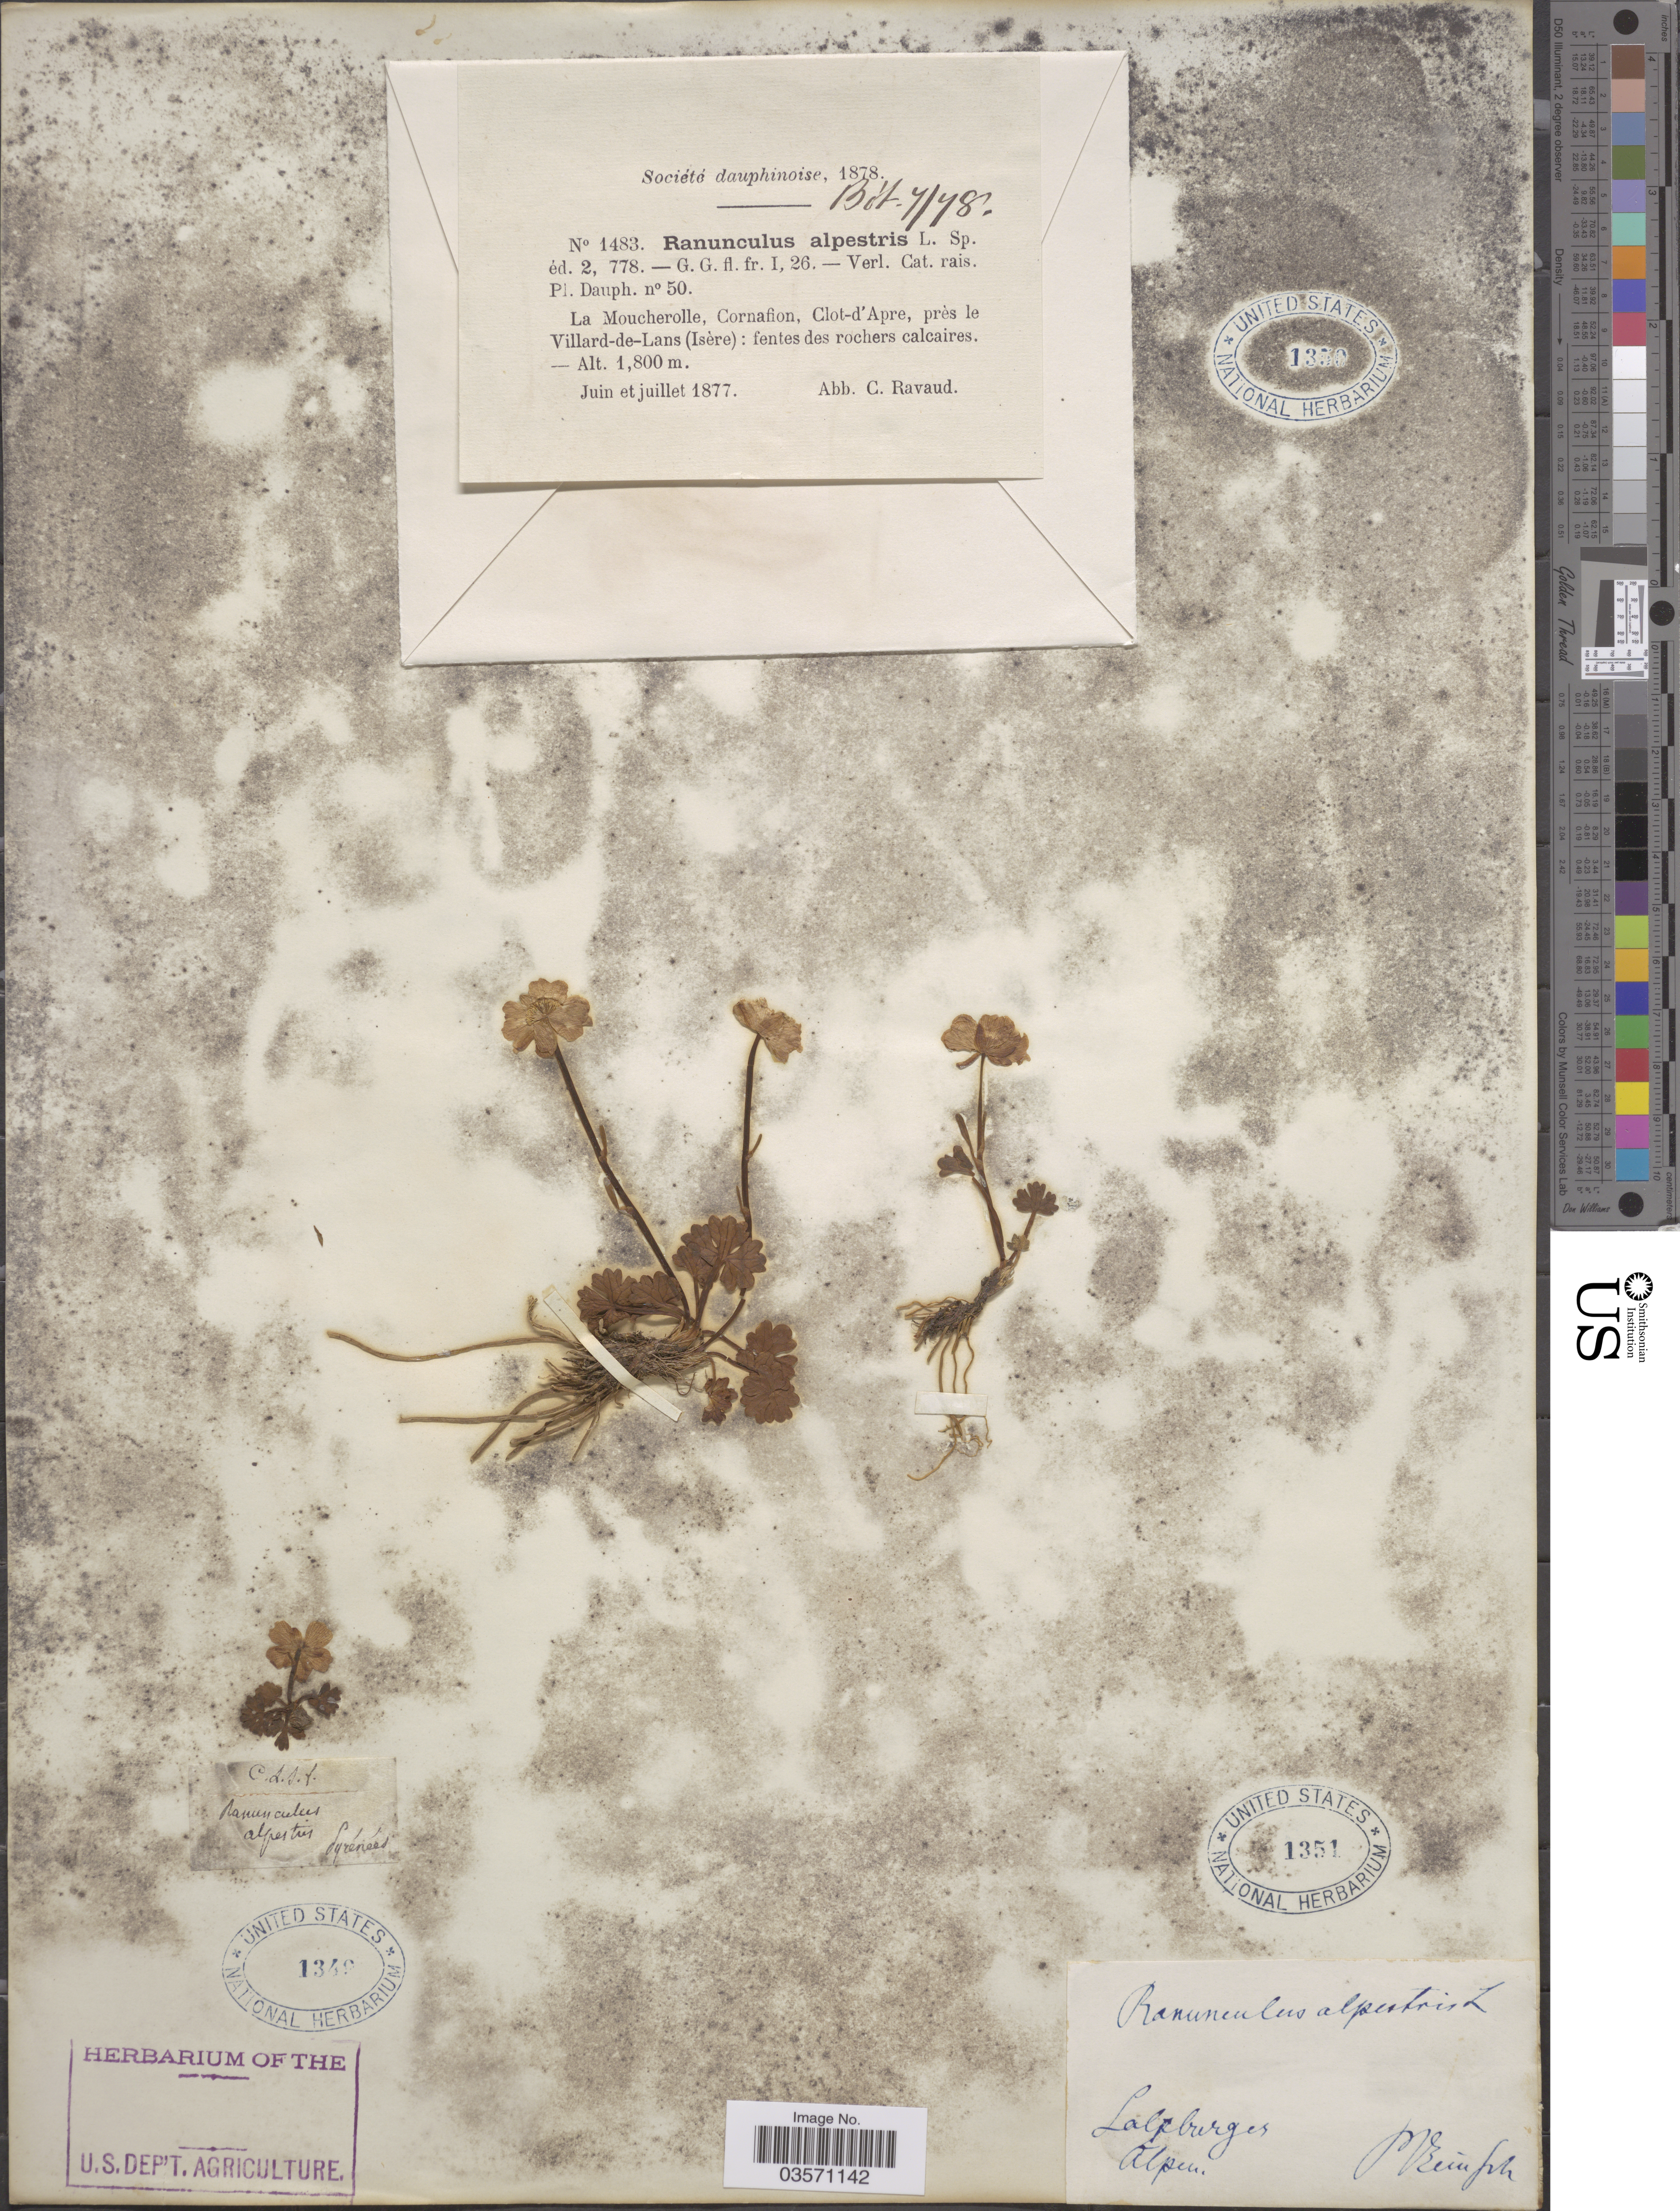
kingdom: Plantae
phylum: Tracheophyta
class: Magnoliopsida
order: Ranunculales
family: Ranunculaceae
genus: Ranunculus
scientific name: Ranunculus alpestris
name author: L.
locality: Pyrénées.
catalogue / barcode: US 1349-2